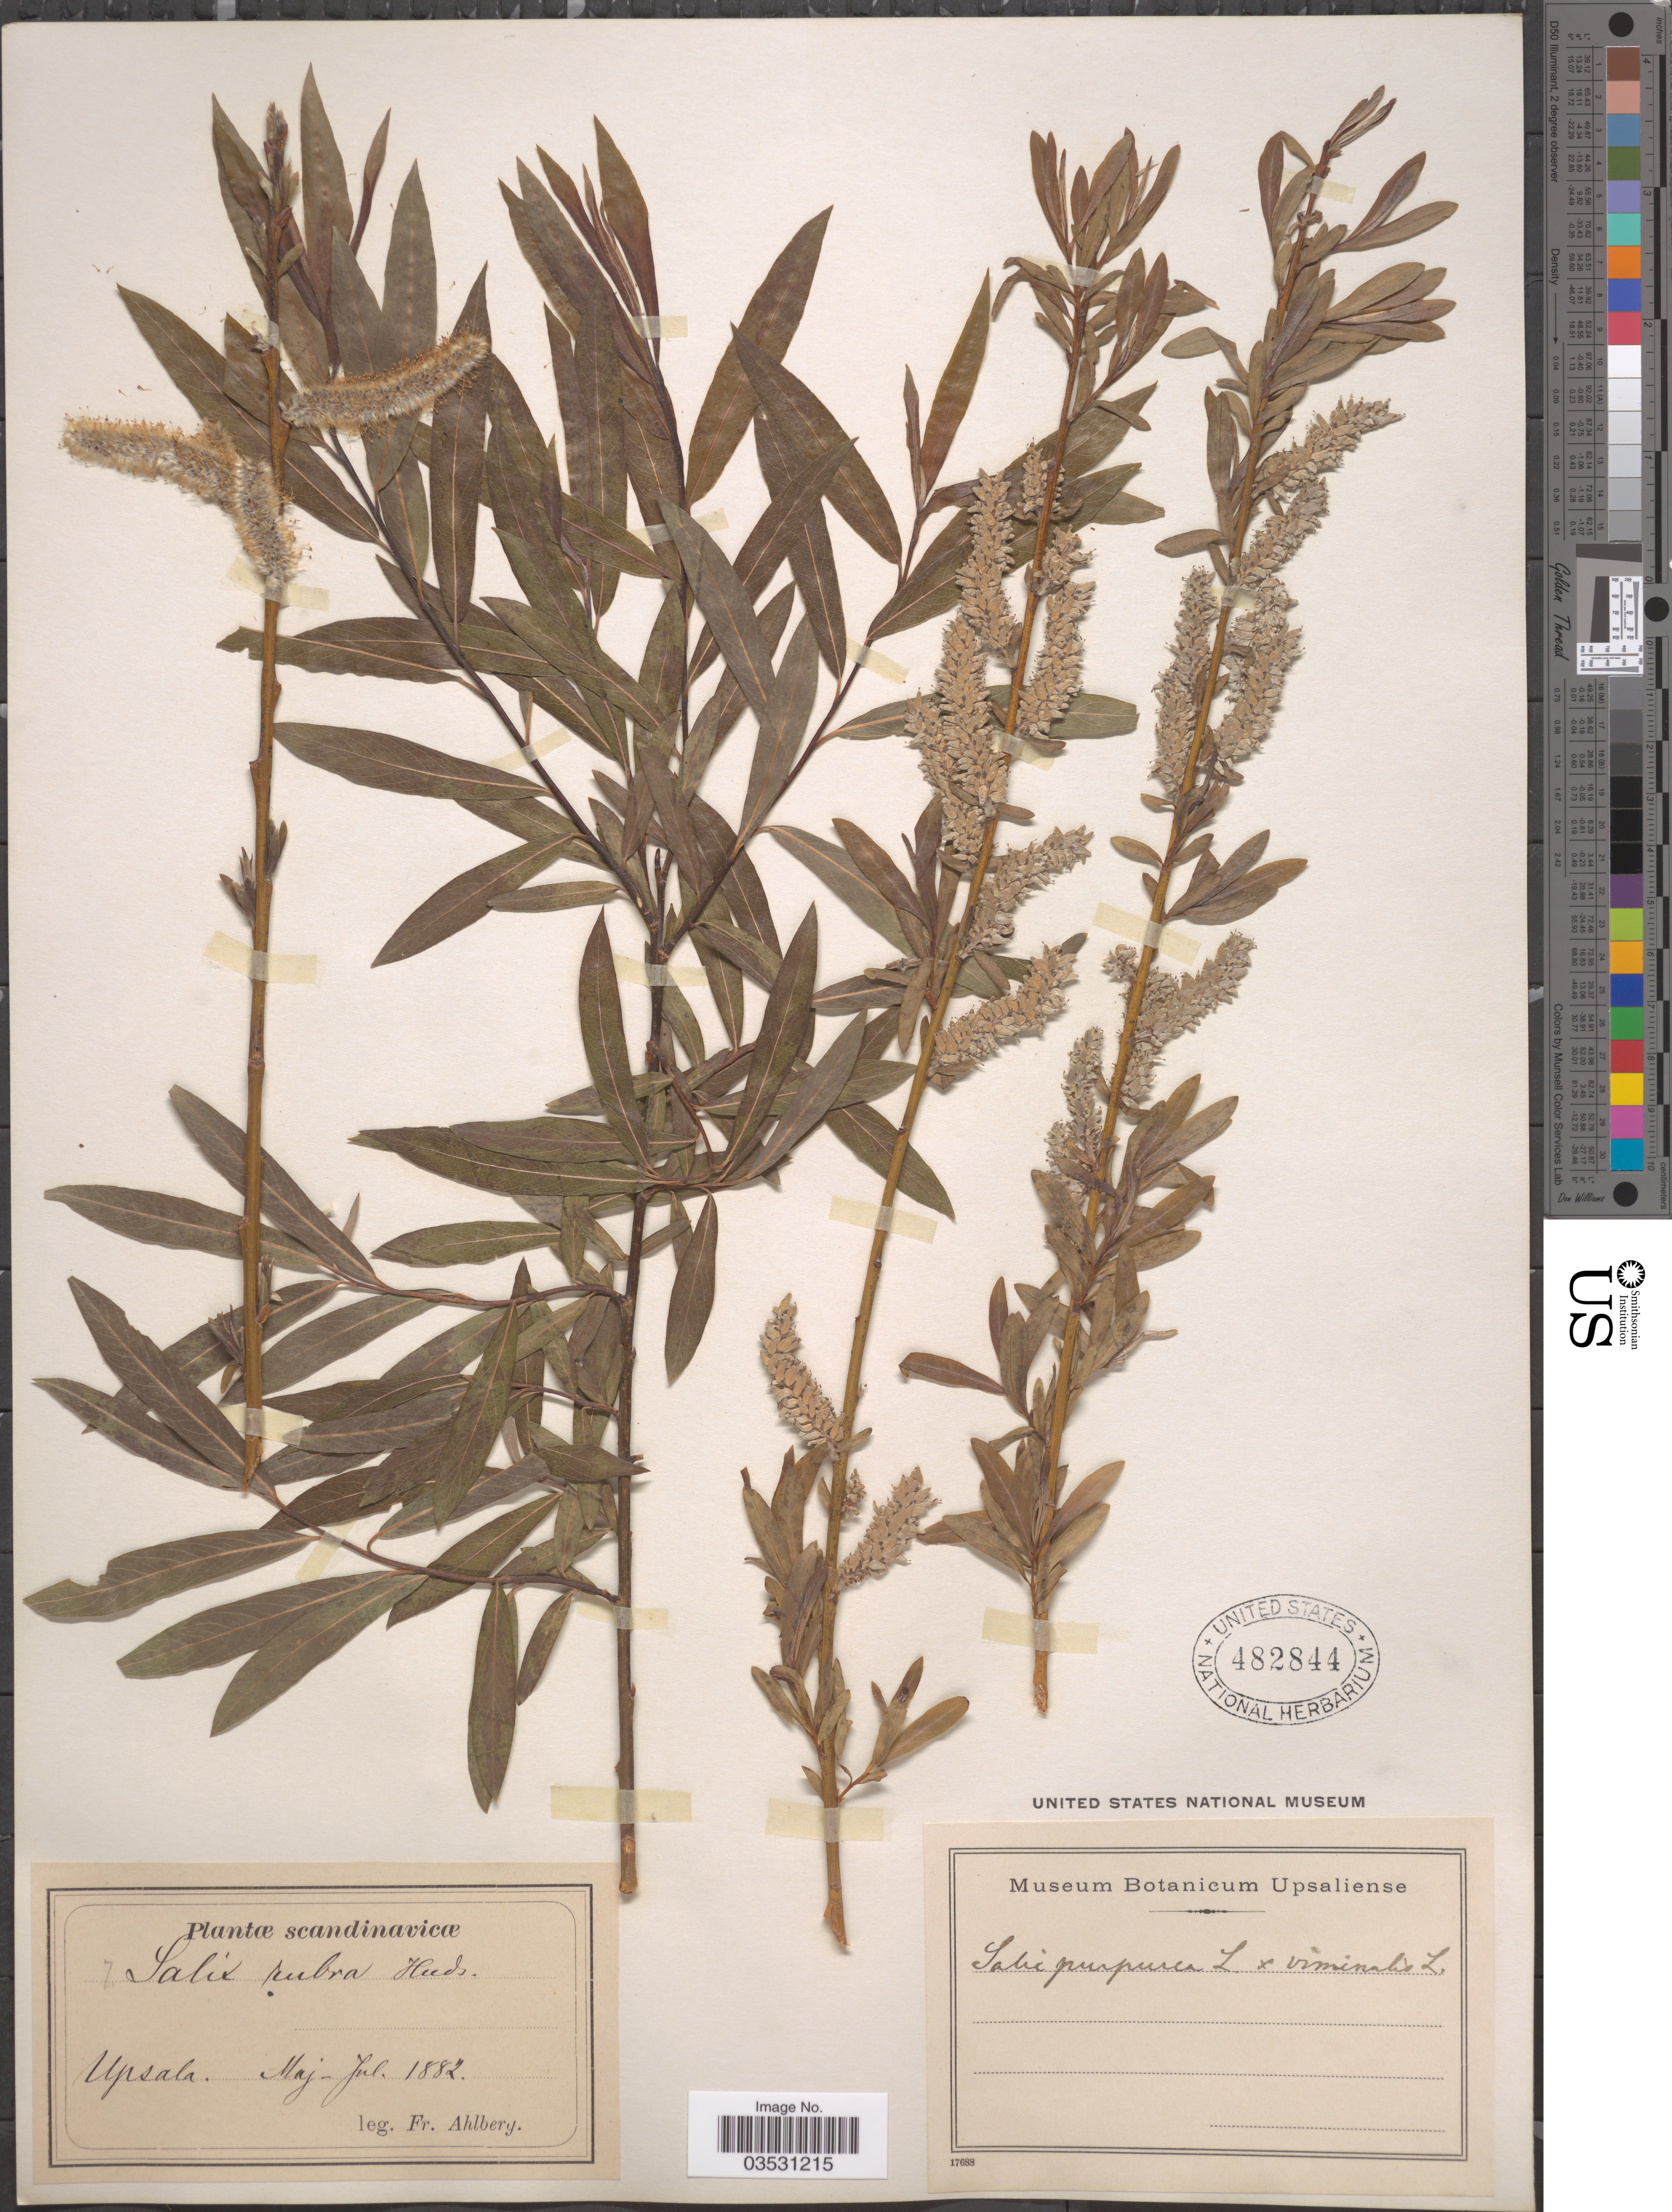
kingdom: Plantae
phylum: Tracheophyta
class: Magnoliopsida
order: Malpighiales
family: Salicaceae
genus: Salix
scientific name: Salix purpurea x S. viminalis L.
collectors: F. Ahlberg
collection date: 1882-05/1882-07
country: Sweden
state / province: Uppsala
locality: Scandinavicæ. Upsala.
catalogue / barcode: US 482844